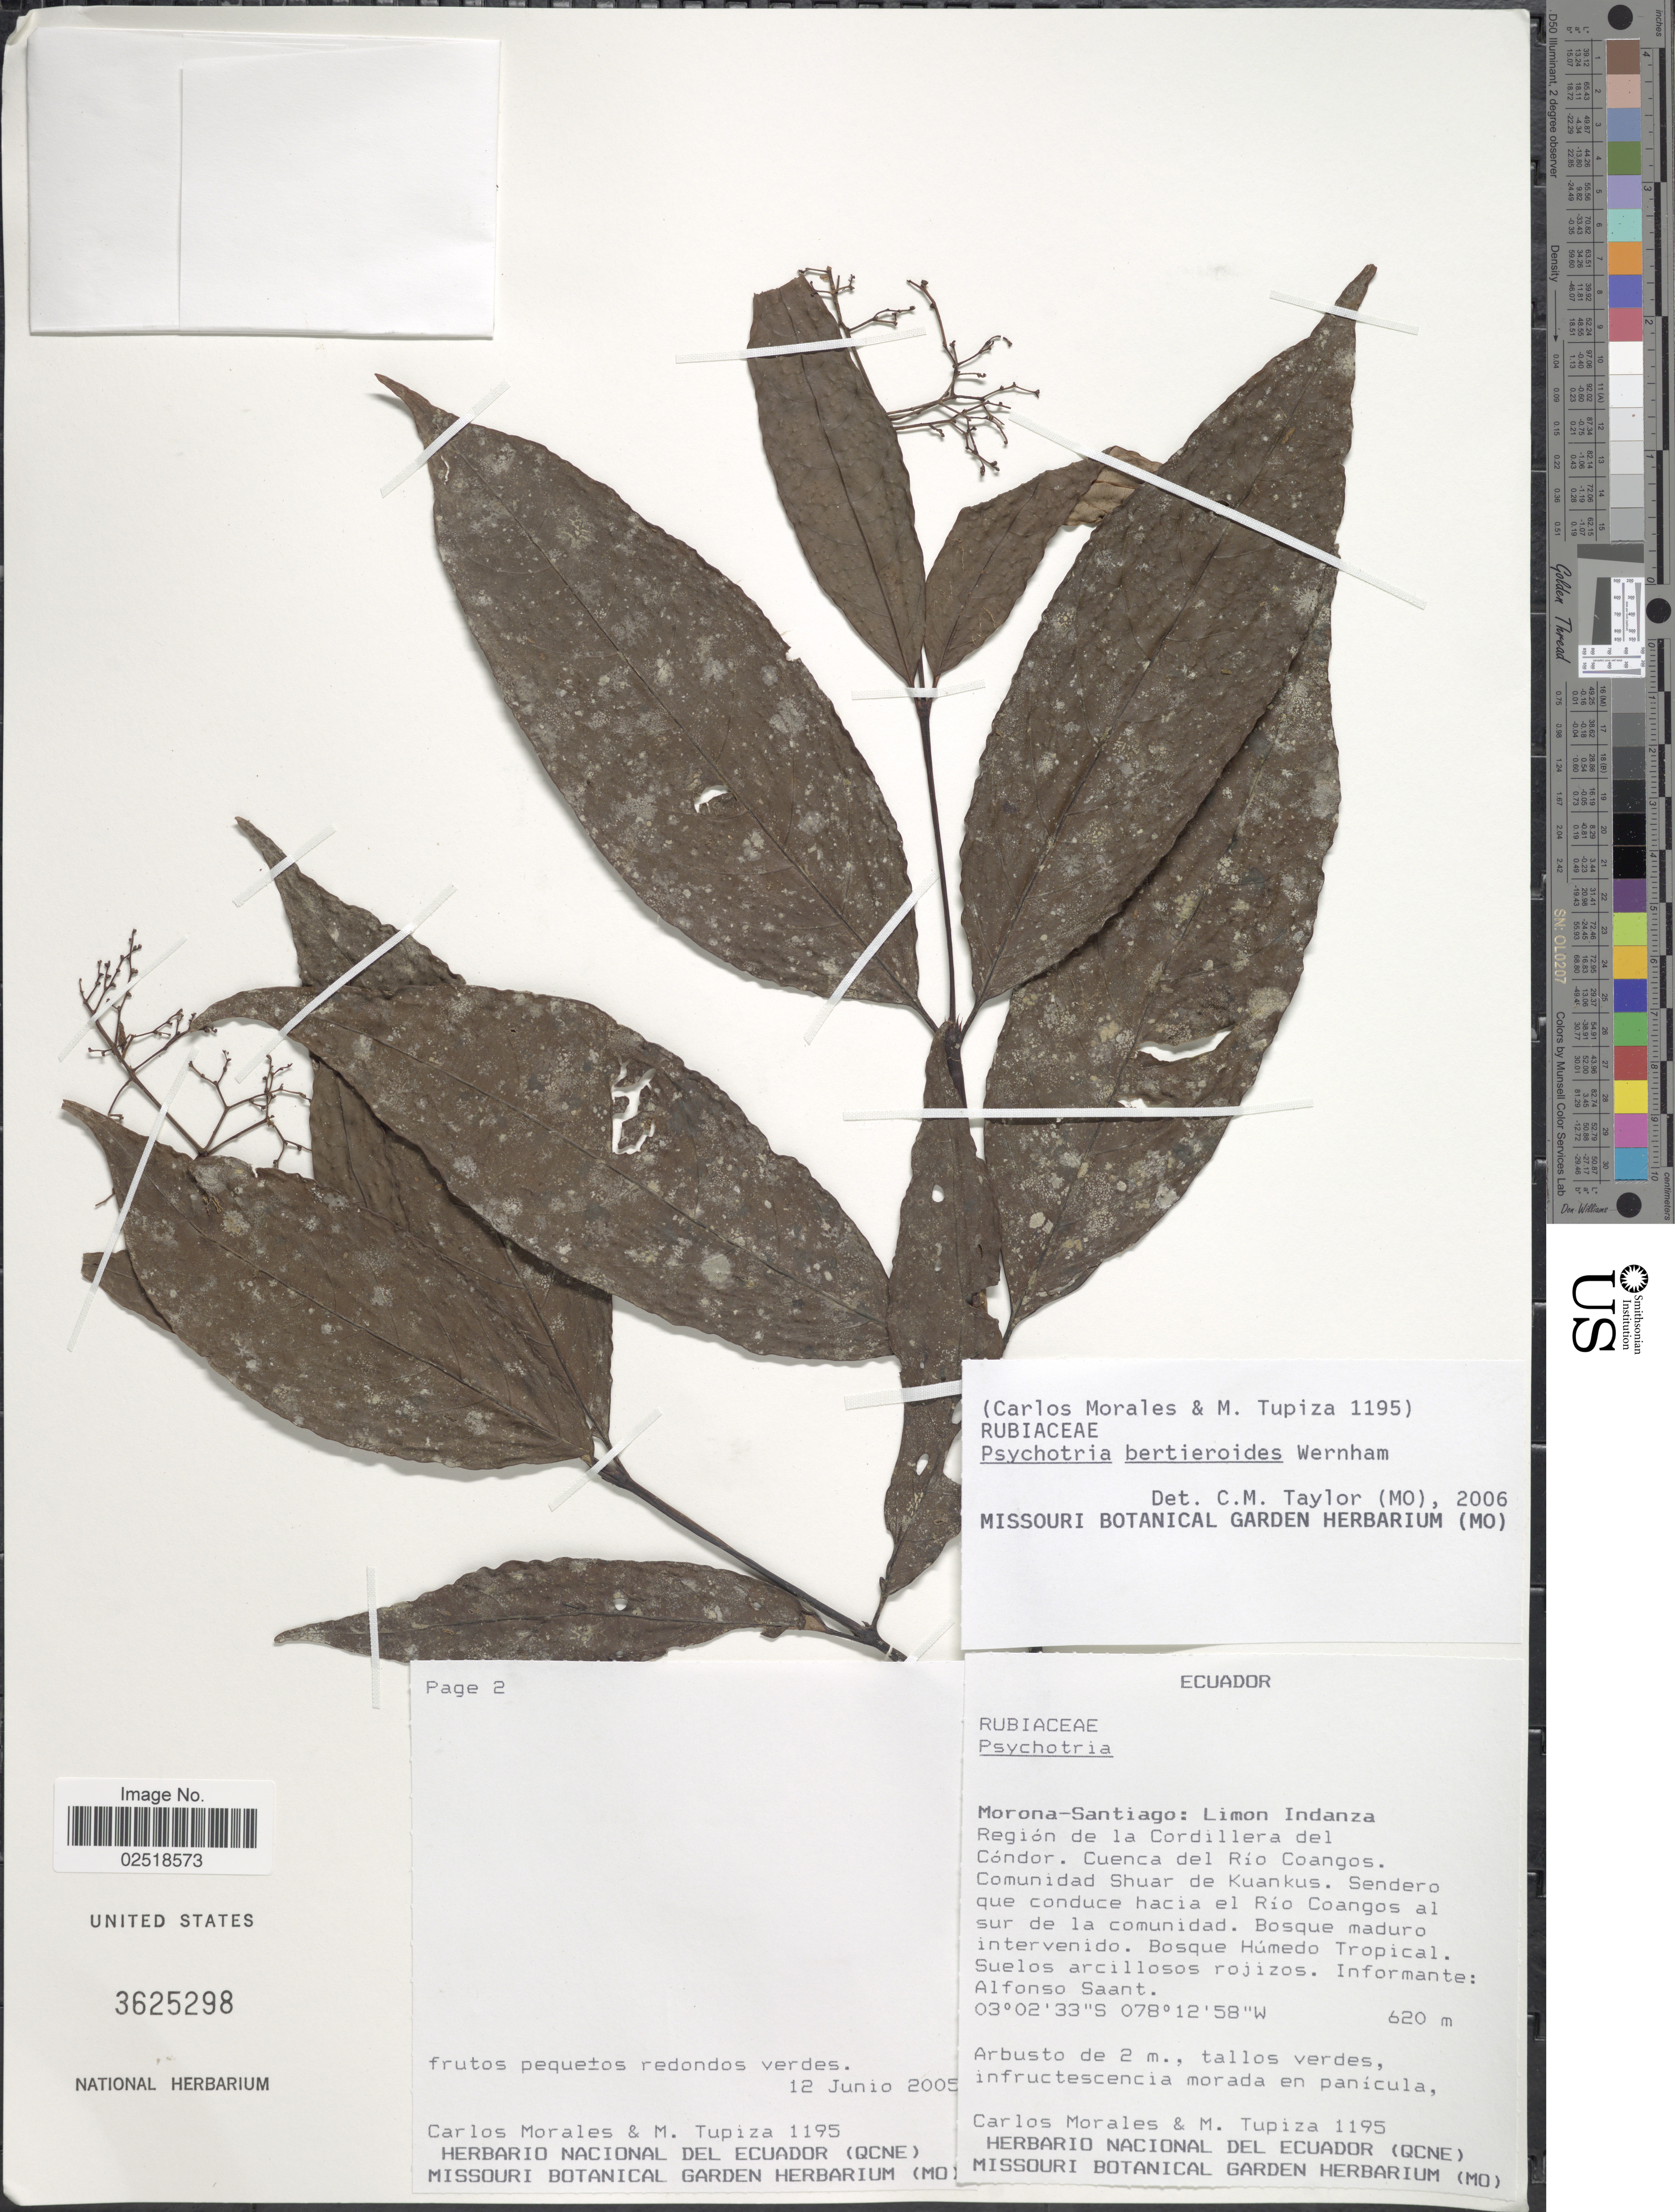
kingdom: Plantae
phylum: Tracheophyta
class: Magnoliopsida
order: Gentianales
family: Rubiaceae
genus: Psychotria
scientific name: Psychotria bertieroides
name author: Wernham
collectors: C. Morales & M. Tupiza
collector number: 1195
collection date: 2005-06-12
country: Ecuador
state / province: Morona-Santiago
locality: Limon Indanza, Región de la Cordillera del Cóndor. Cuenca del Río Coangos. Comunidad Shuar de Kuankus. Sendero que conduce hacia el Río Coangos al sur de la comunidad. Bosque maduro intervenido. Bosque Húmedo Tropical. Suelos arcillosos rojizos. Informante: Alfonso Saant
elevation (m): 620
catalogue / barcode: US 3625298